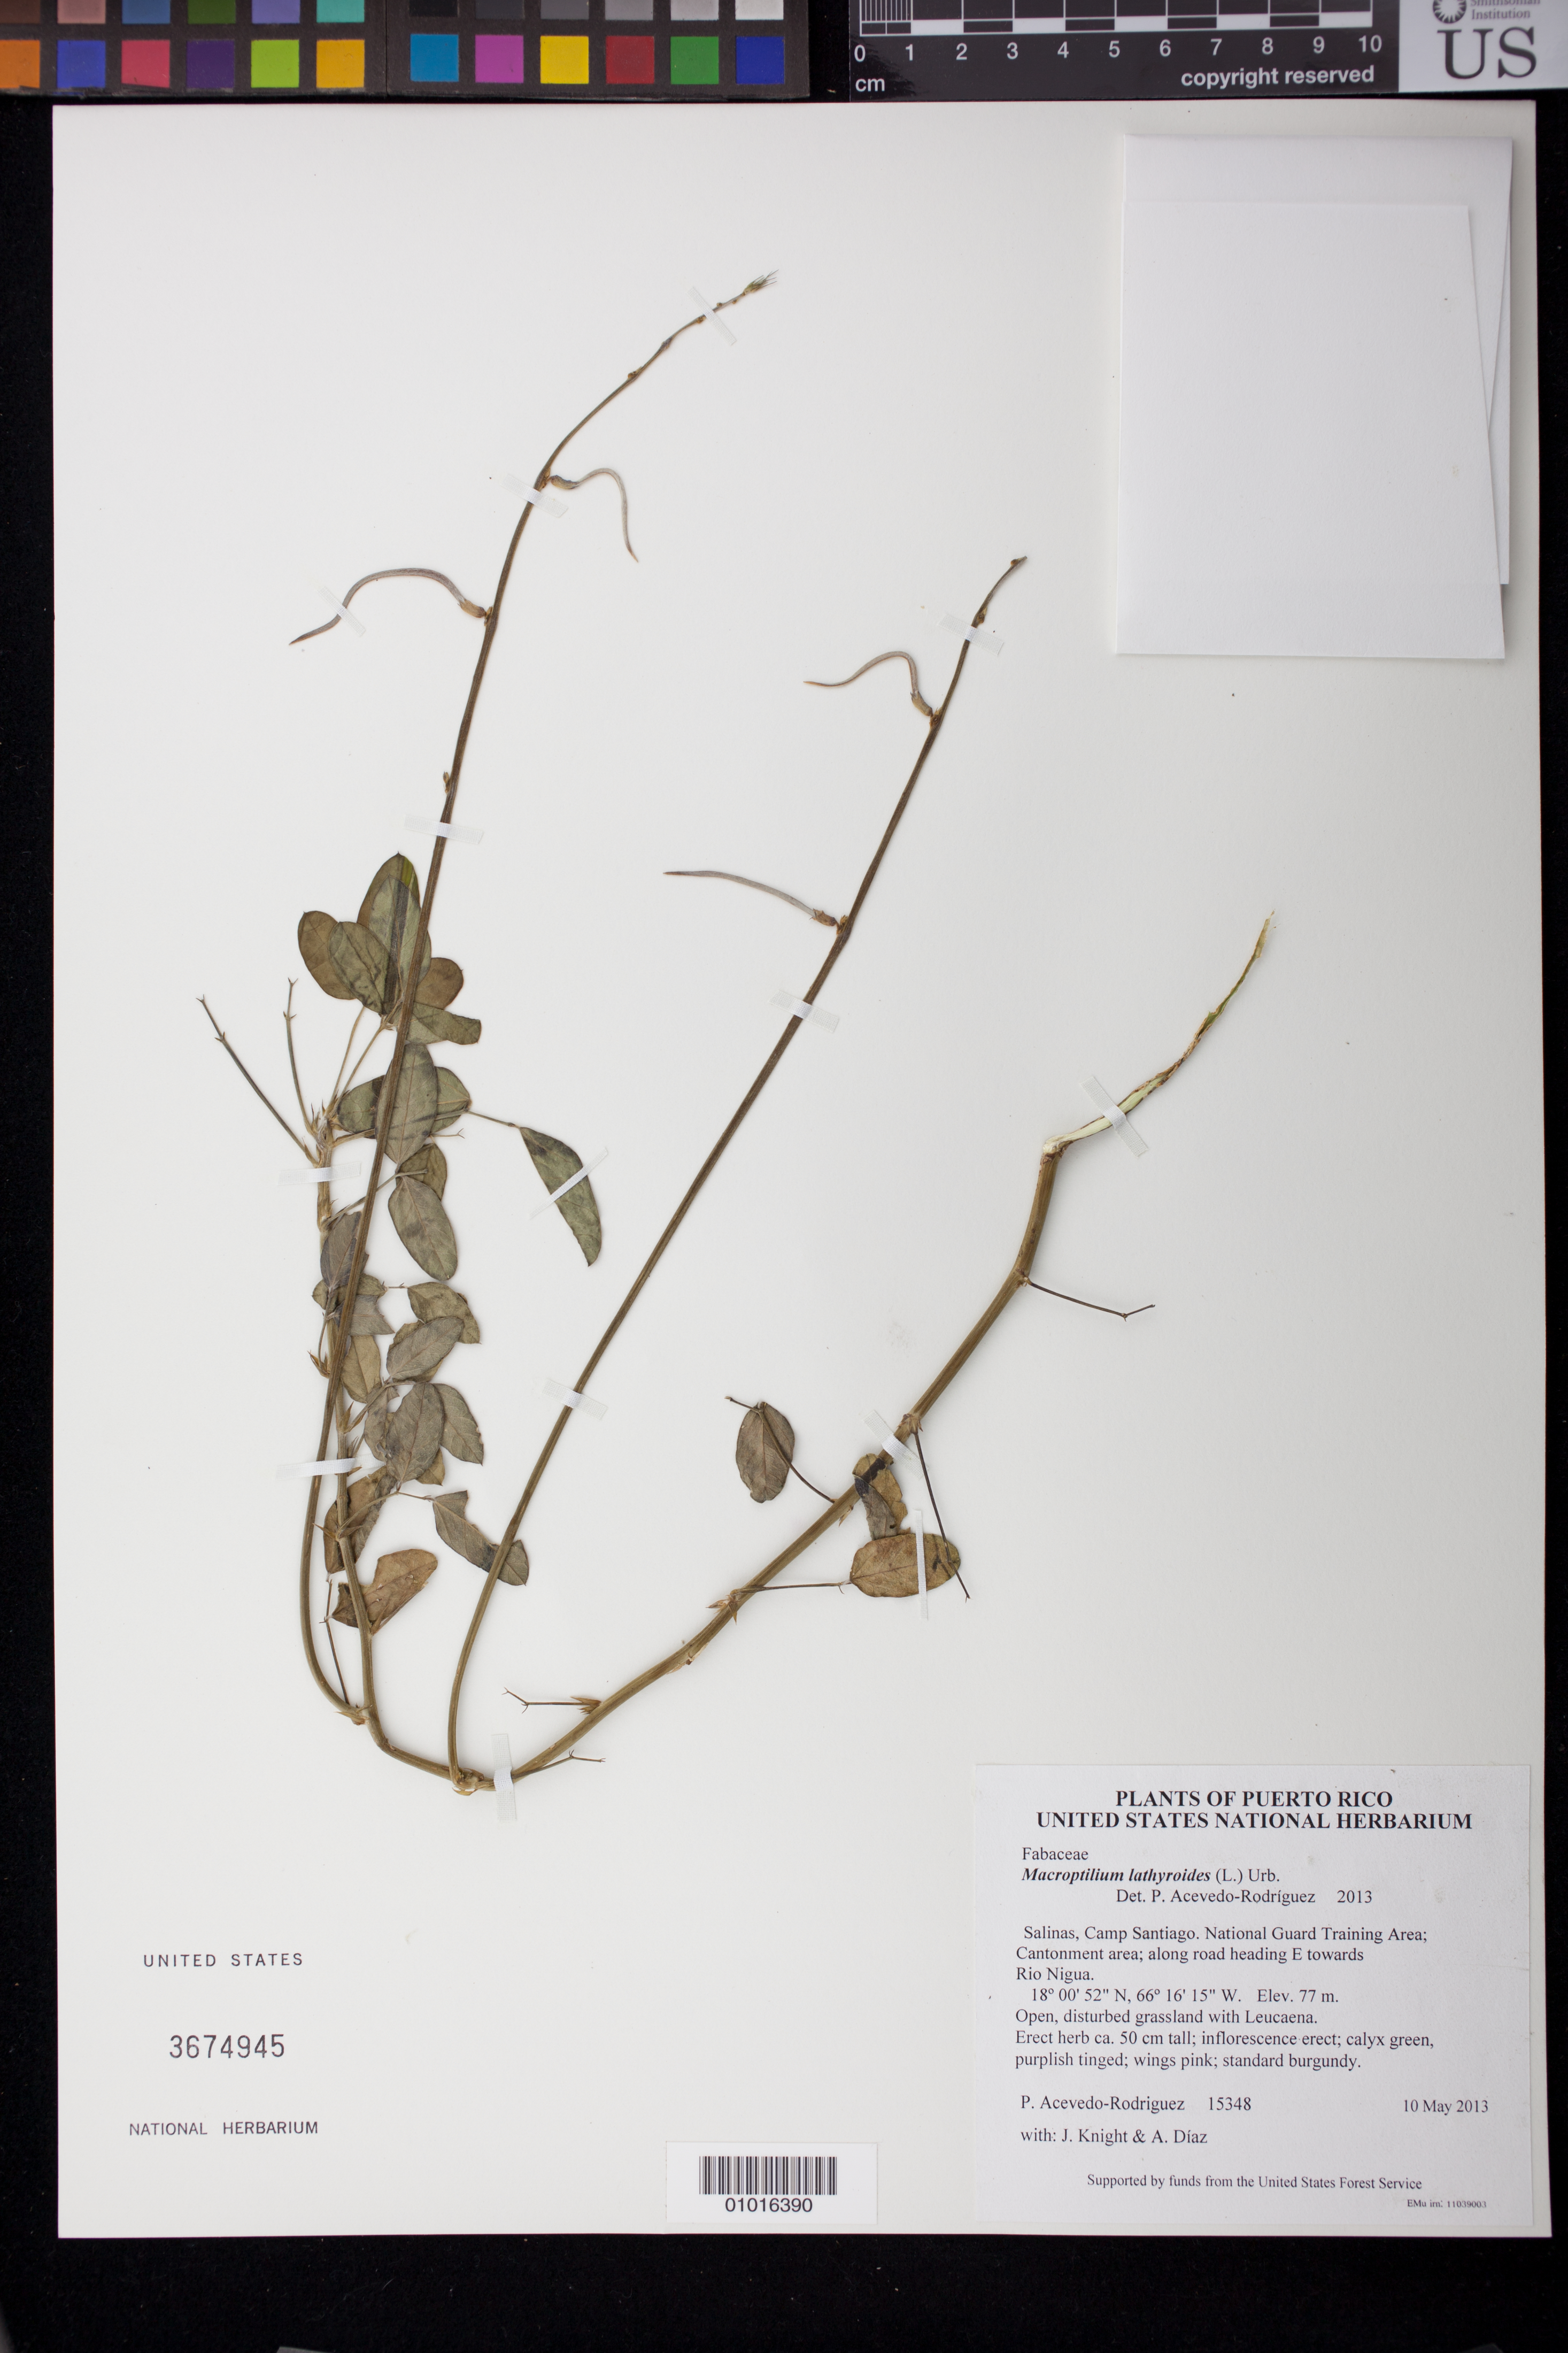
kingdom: Plantae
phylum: Tracheophyta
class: Magnoliopsida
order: Fabales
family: Fabaceae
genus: Macroptilium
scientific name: Macroptilium lathyroides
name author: (L.) Urb.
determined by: Acevedo-Rodríguez, P., (BOT), Smithsonian Institution - National Museum of Natural History (UNITED STATES)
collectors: P. Acevedo-Rodr., J. Knight & A. Díaz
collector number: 15348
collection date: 2013-05-10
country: Puerto Rico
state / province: Salinas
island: Puerto Rico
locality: Camp Santiago. National Guard Training Area; Cantonment area; along road heading E towards Rio Nigua.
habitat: Open, disturbed grassland with Leucaena.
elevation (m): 77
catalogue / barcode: US 3674945